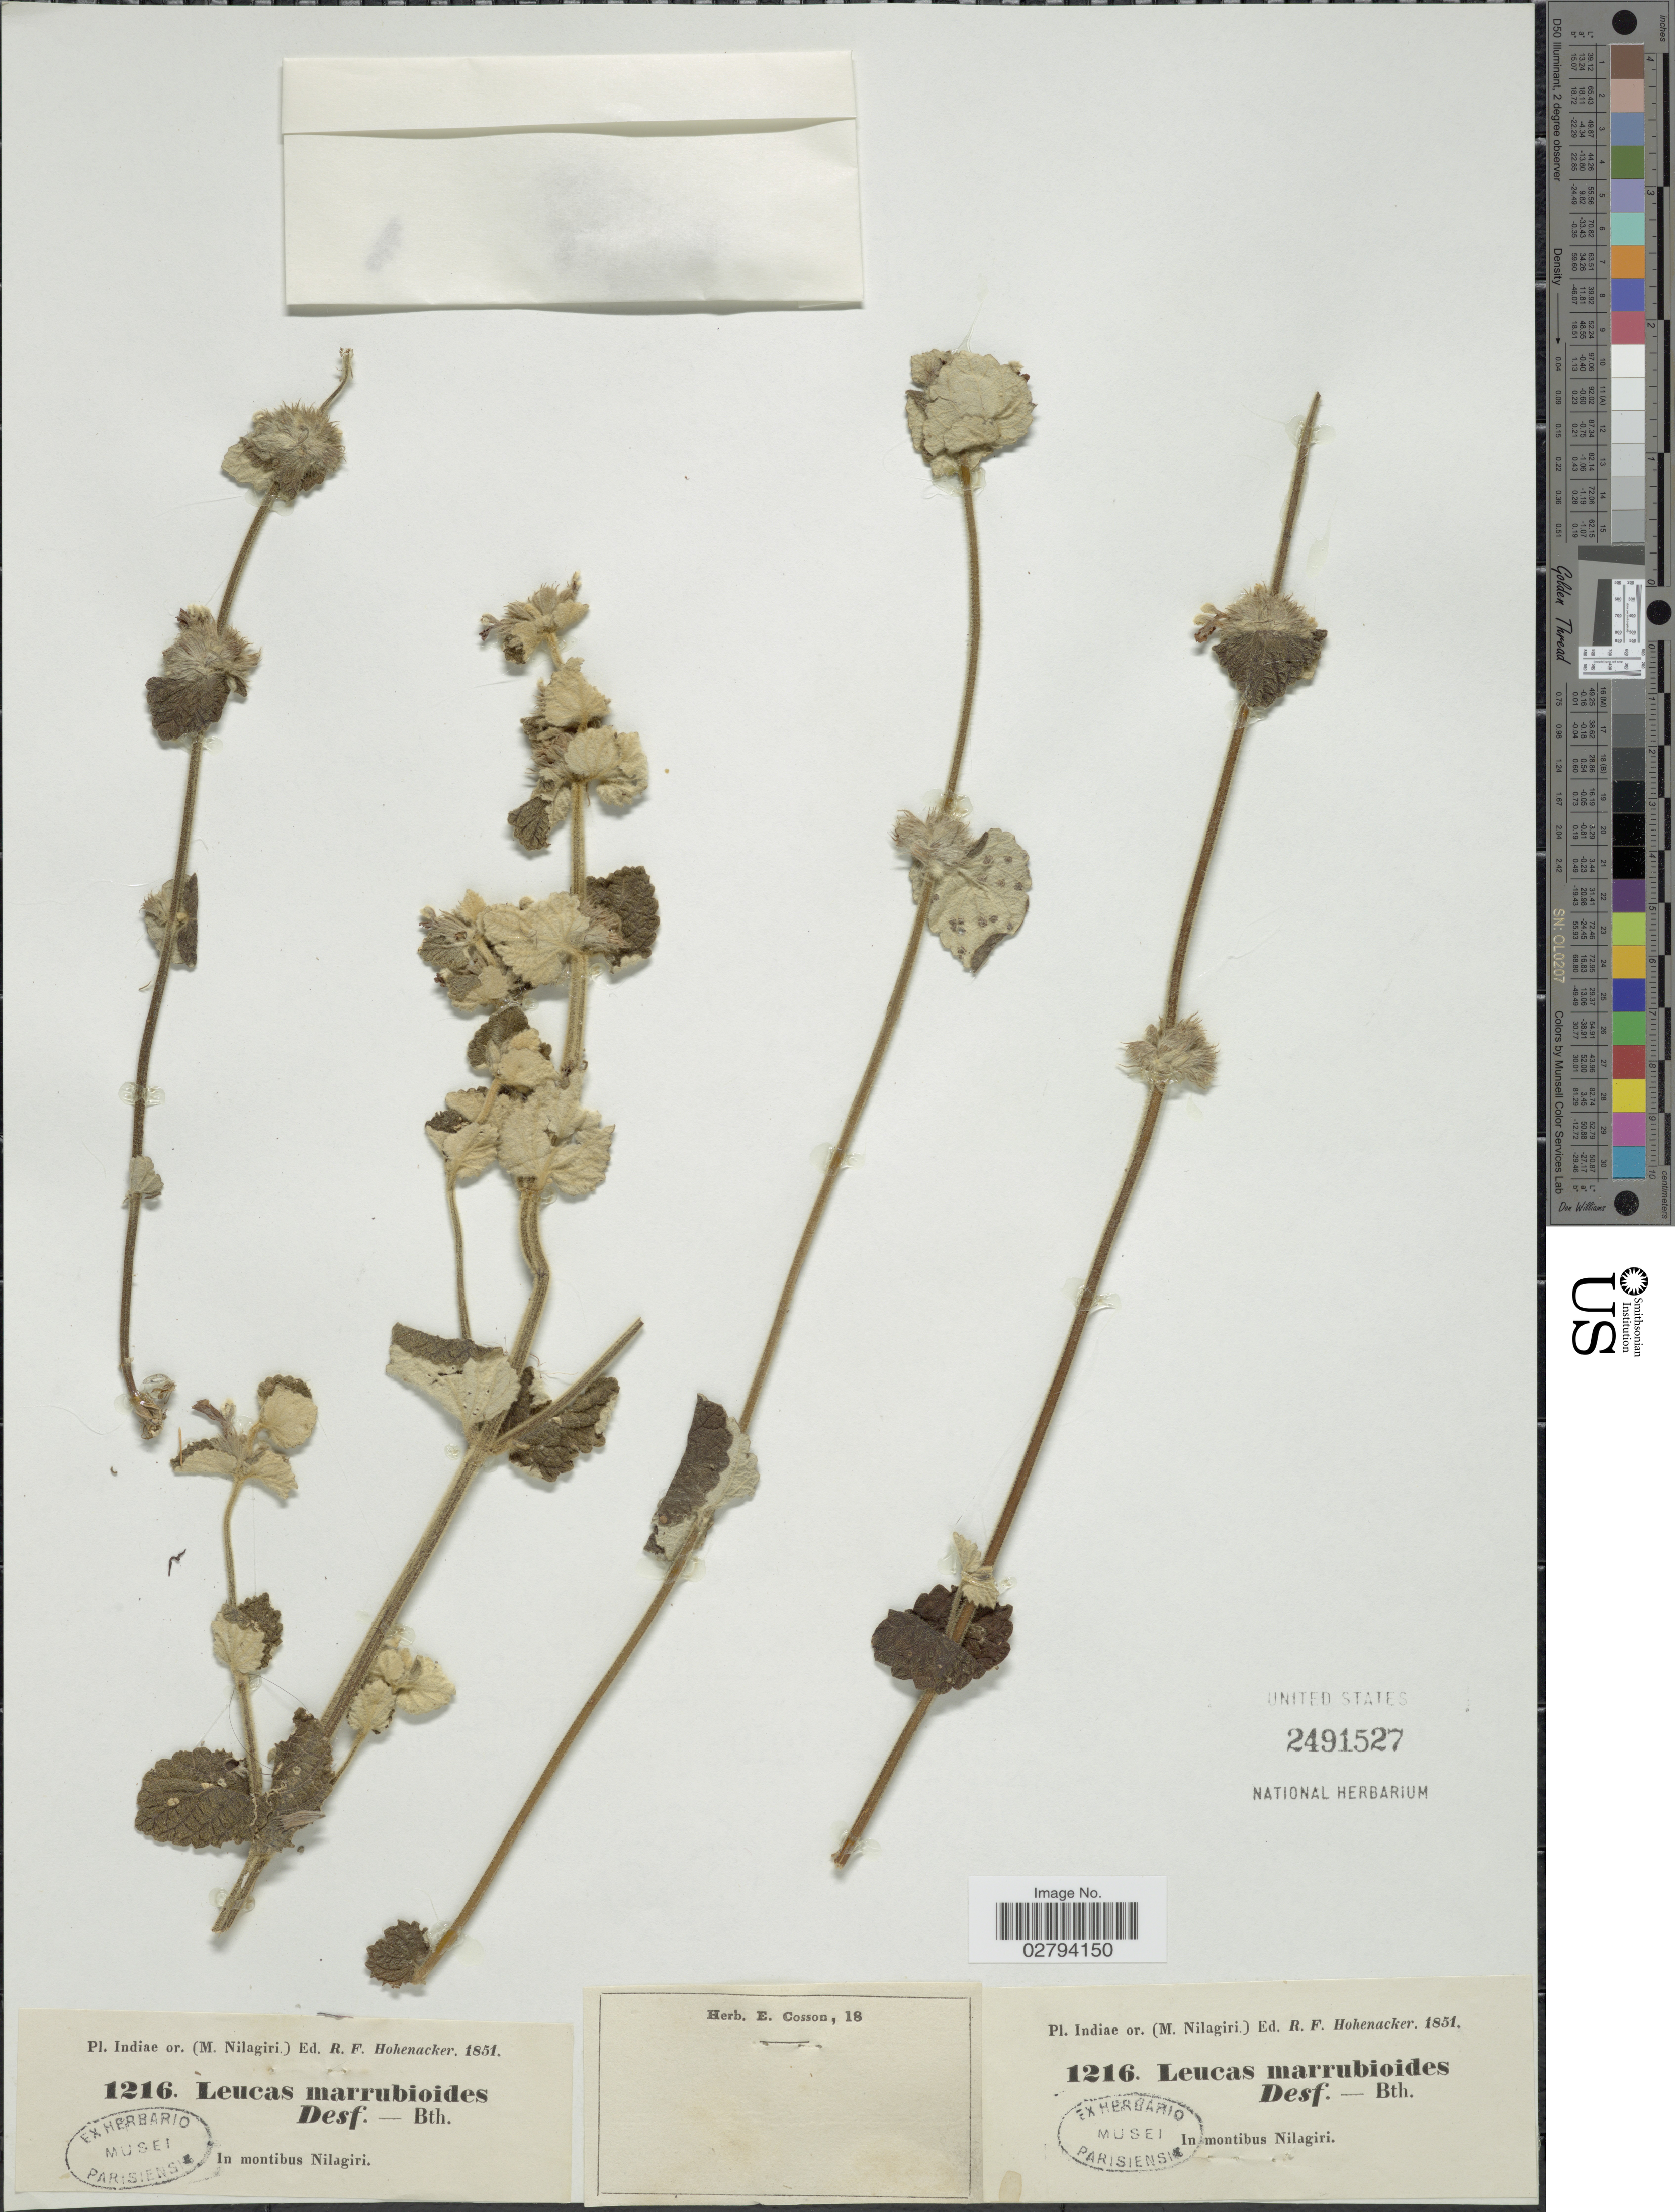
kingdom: Plantae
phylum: Tracheophyta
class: Magnoliopsida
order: Lamiales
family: Lamiaceae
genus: Leucas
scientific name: Leucas marrubioides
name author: Desf.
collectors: R. F. Hohenacker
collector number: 1216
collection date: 1851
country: India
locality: Pl. Indiae or. (M. Nilagiri), In montibus Nilagiri.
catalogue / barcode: US 2491527